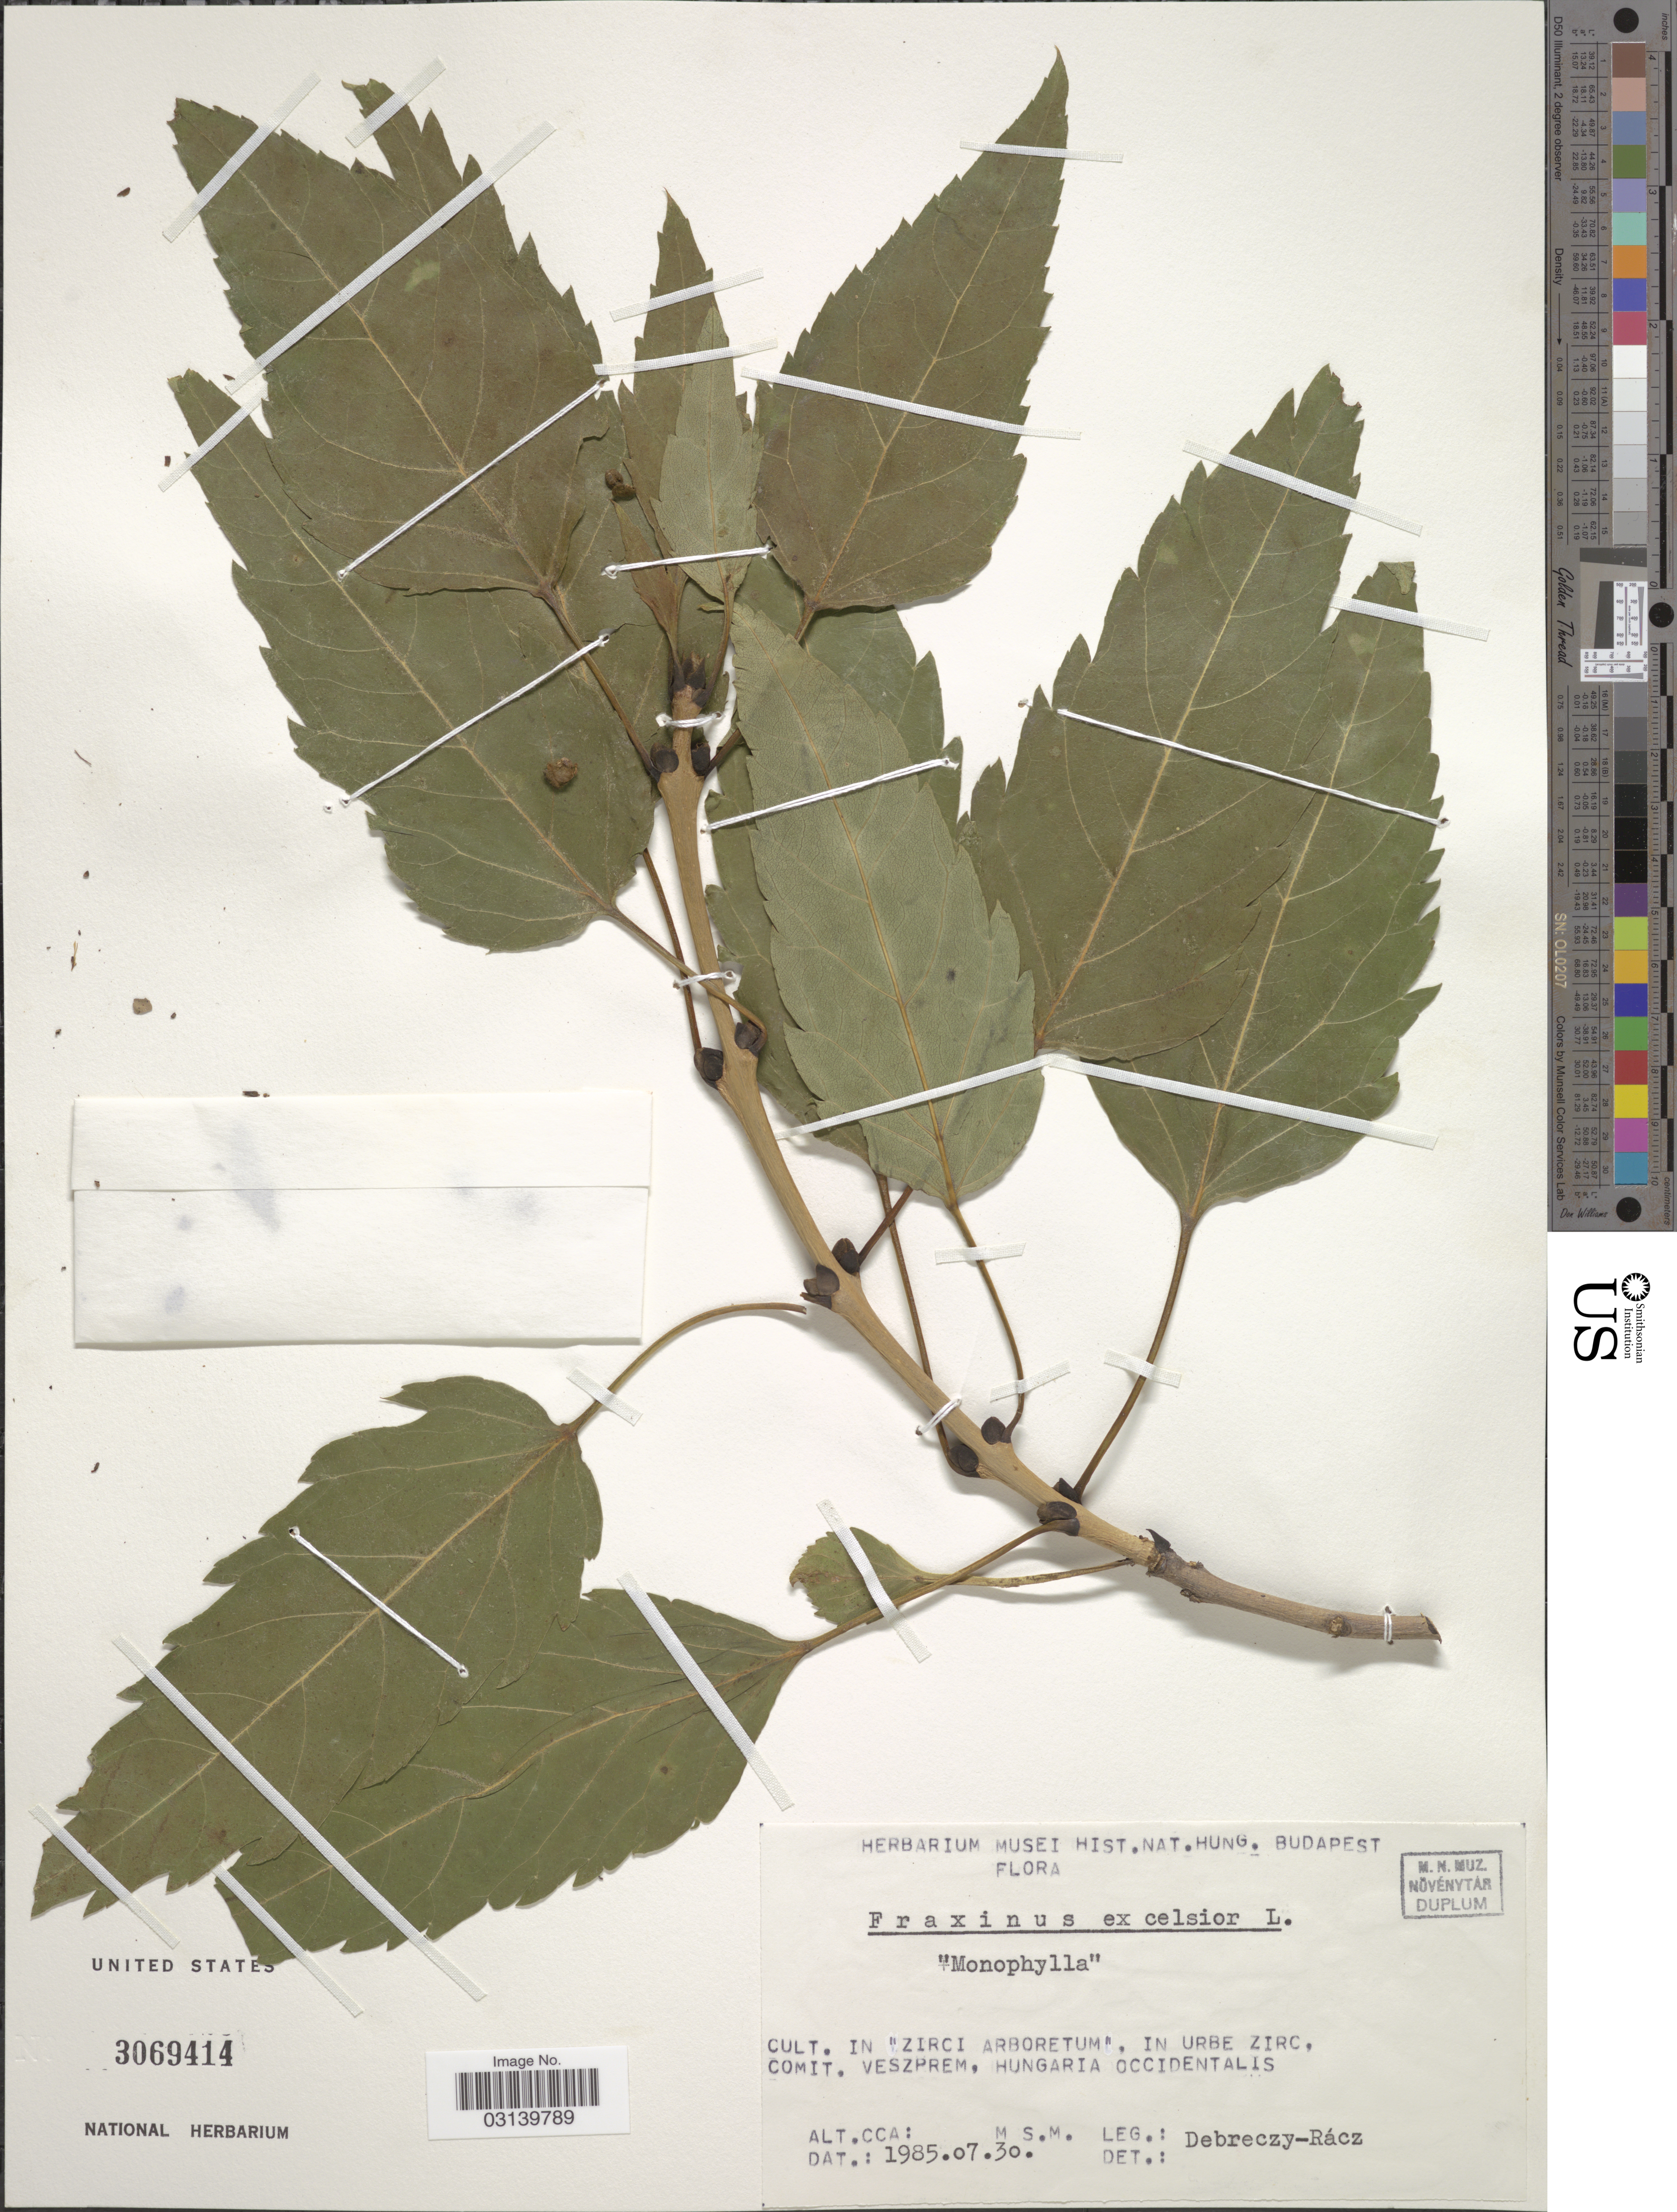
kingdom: Plantae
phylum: Tracheophyta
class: Magnoliopsida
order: Lamiales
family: Oleaceae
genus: Fraxinus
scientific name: Fraxinus excelsior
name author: L.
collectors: Debreczy-Rácz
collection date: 1985-07-30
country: Hungary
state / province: Veszprém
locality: Cult. in "Zirci Arboretum", in Urbe Zirc, comit. Veszprem, Hungaria Occidentalis.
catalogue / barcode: US 3069414